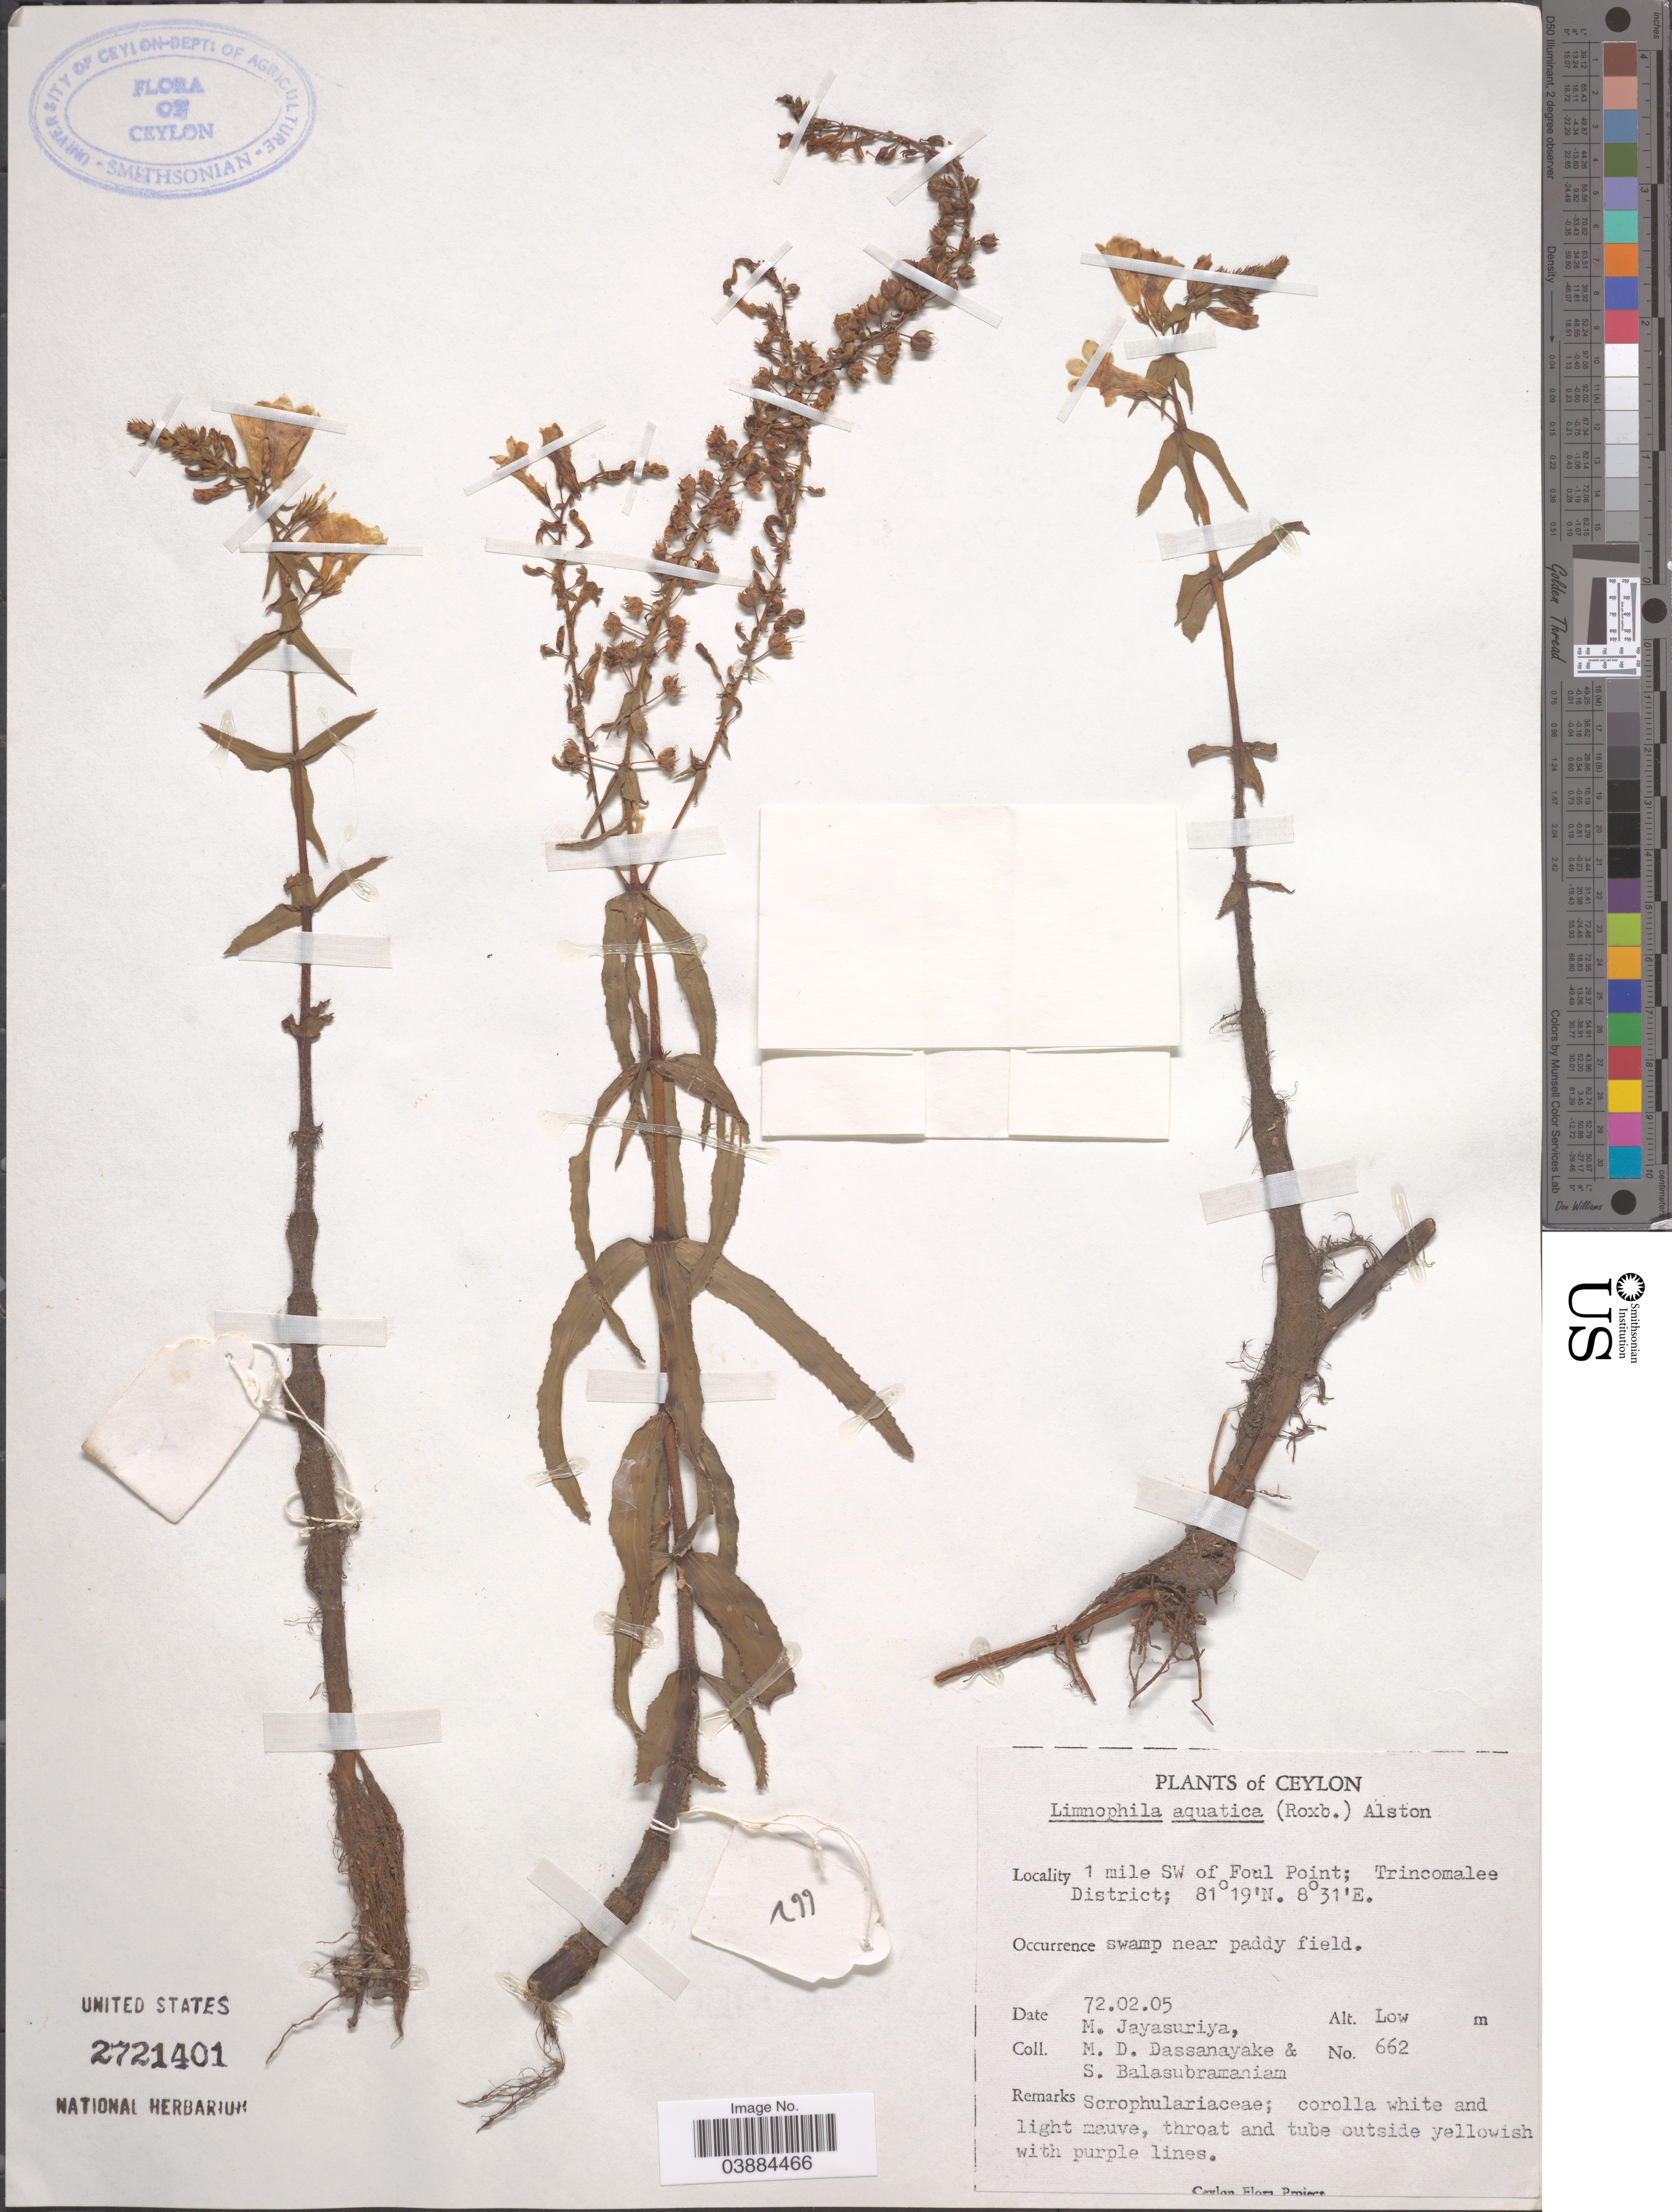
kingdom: Plantae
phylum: Tracheophyta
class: Magnoliopsida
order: Lamiales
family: Plantaginaceae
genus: Limnophila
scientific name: Limnophila aquatica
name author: (Willd.) Santapau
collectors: M. Jayasuriya, M. D. Dassanayake & S. Balasubramaniam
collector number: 662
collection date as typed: Transcribed d/m/y: 5/2/72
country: Sri Lanka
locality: Ceylon. 1 mile SW of Foul Point; Trincomalee District.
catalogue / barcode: US 2721401